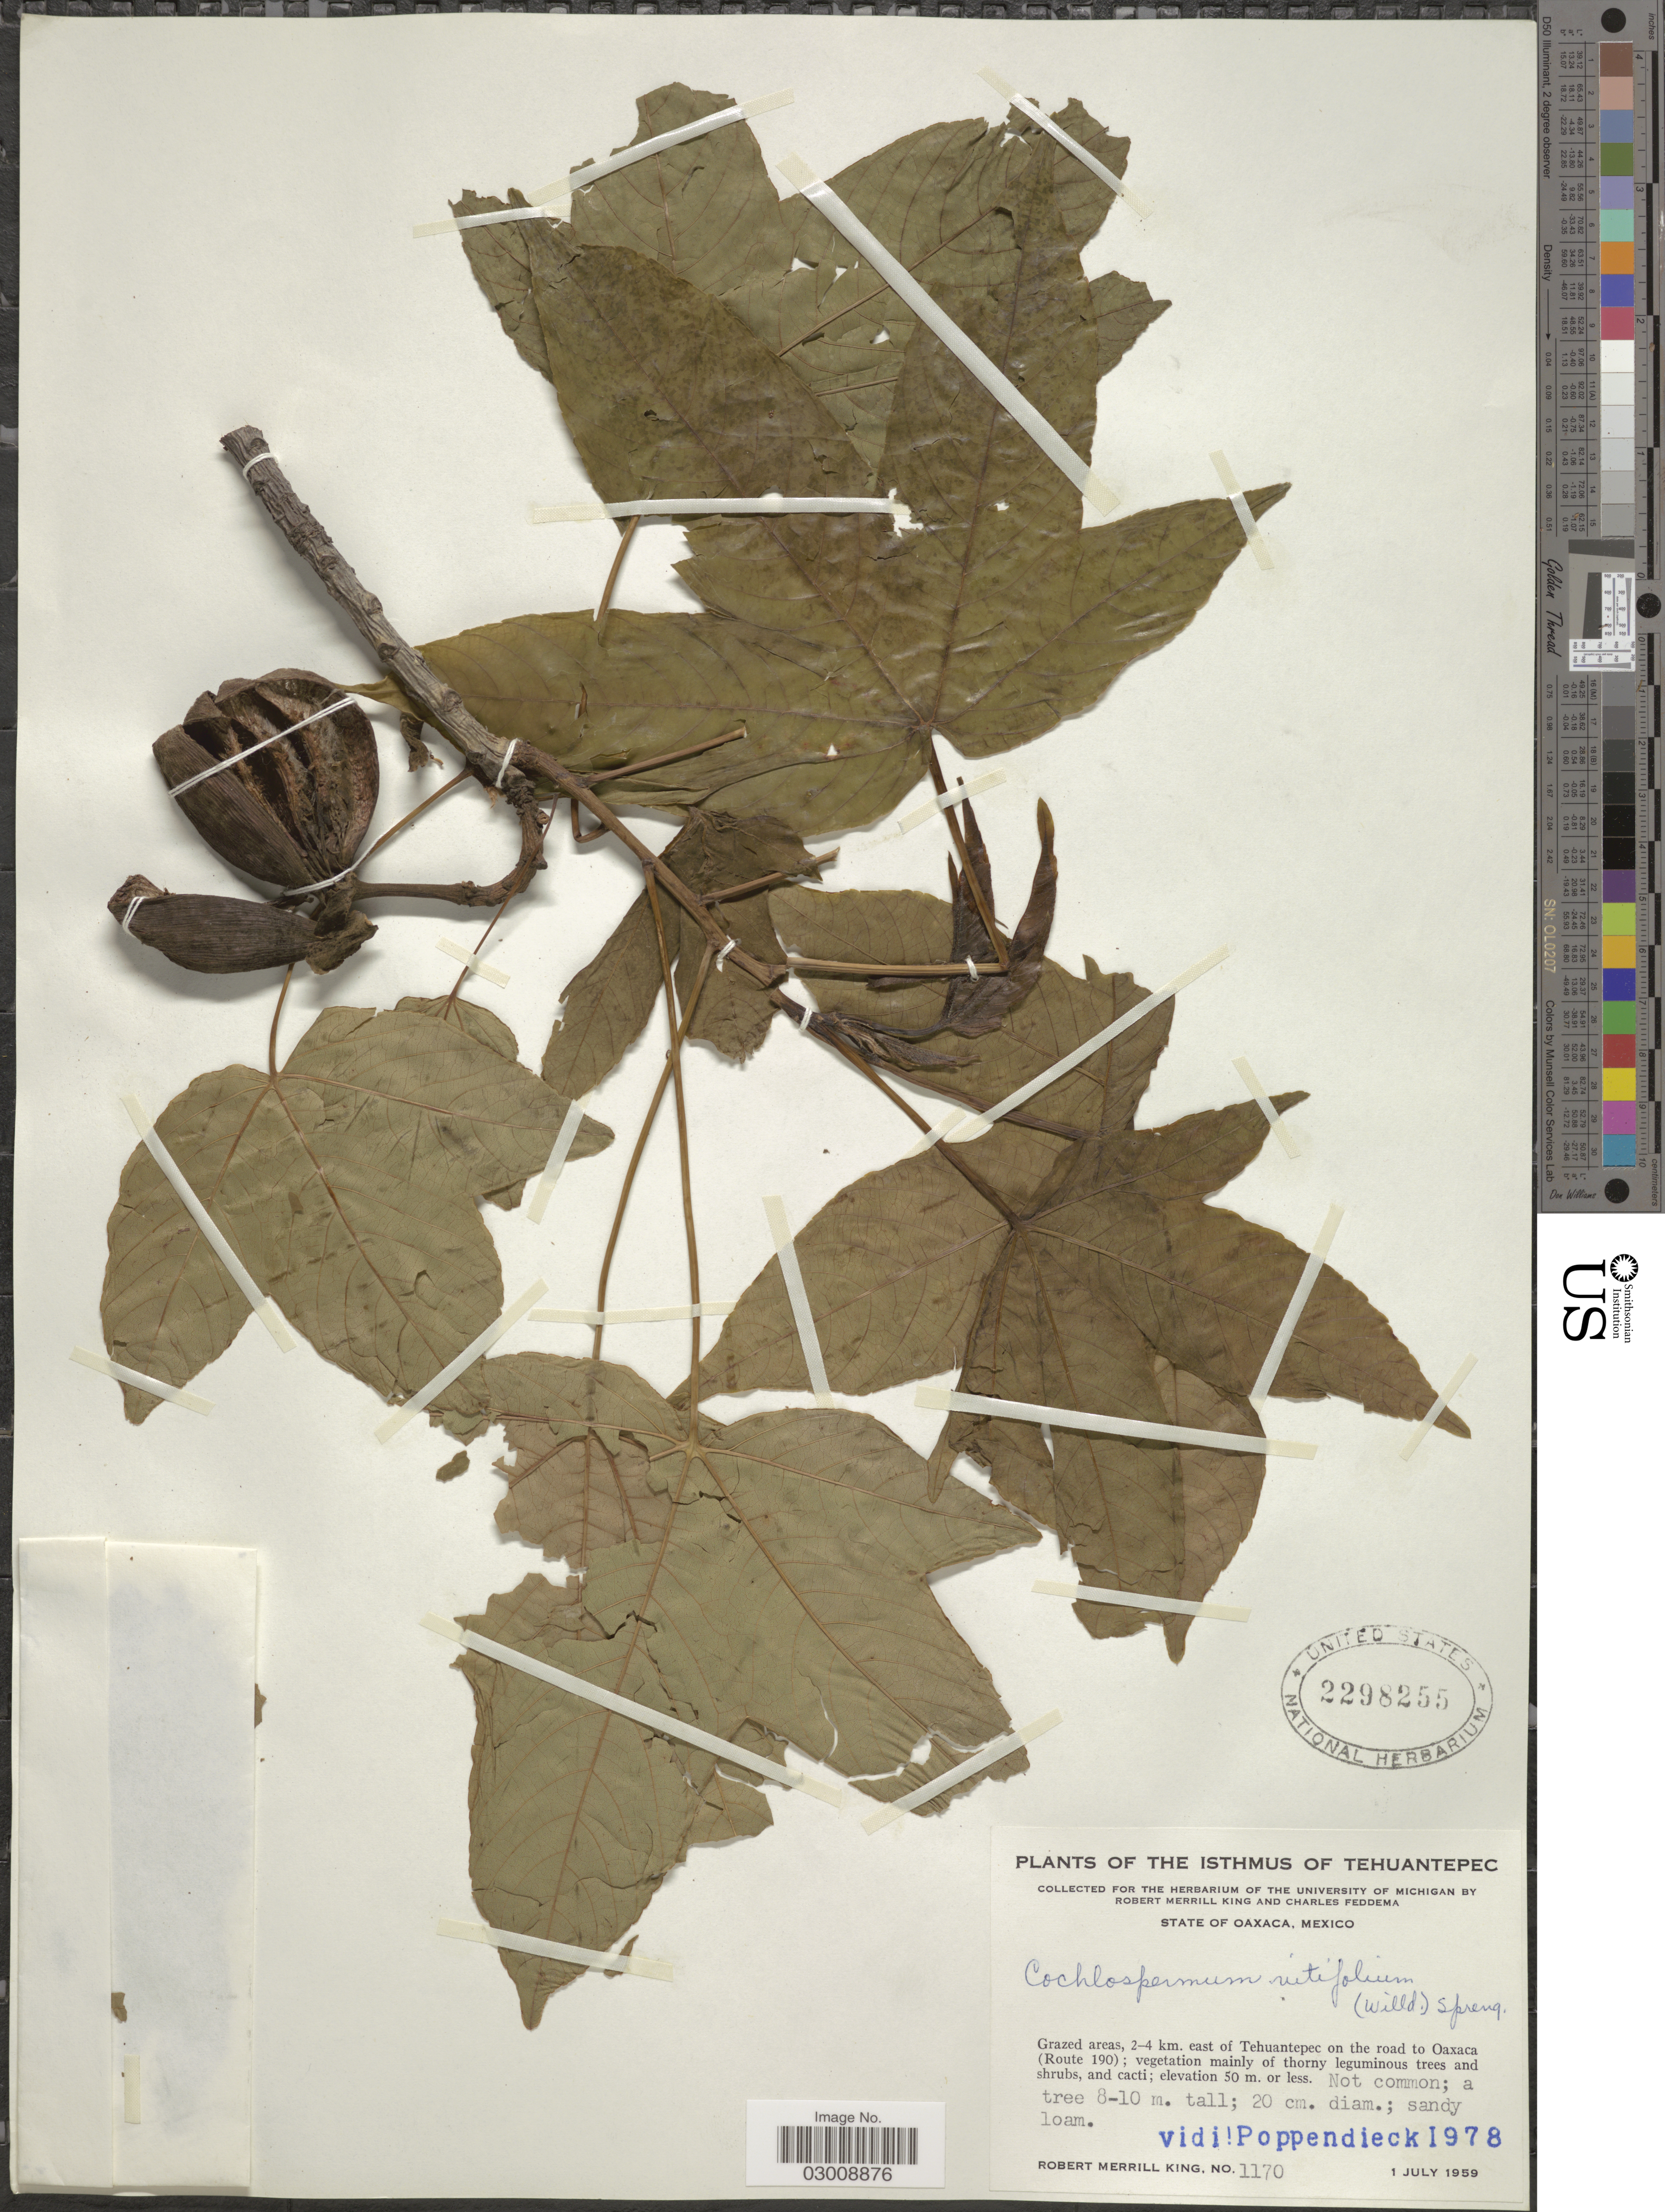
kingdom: Plantae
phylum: Tracheophyta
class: Magnoliopsida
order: Malvales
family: Cochlospermaceae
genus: Cochlospermum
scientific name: Cochlospermum vitifolium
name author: (Willd.) Spreng.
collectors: R. M. King & C. Feddema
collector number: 1170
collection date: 1959-07-01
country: Mexico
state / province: Oaxaca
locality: The Isthmus of Tehuantepec. State of Oaxaca. Grazed areas, 2-4 km. east of Tehuantepec on the road to Oaxaca (Route 190).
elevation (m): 50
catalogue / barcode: US 2298255